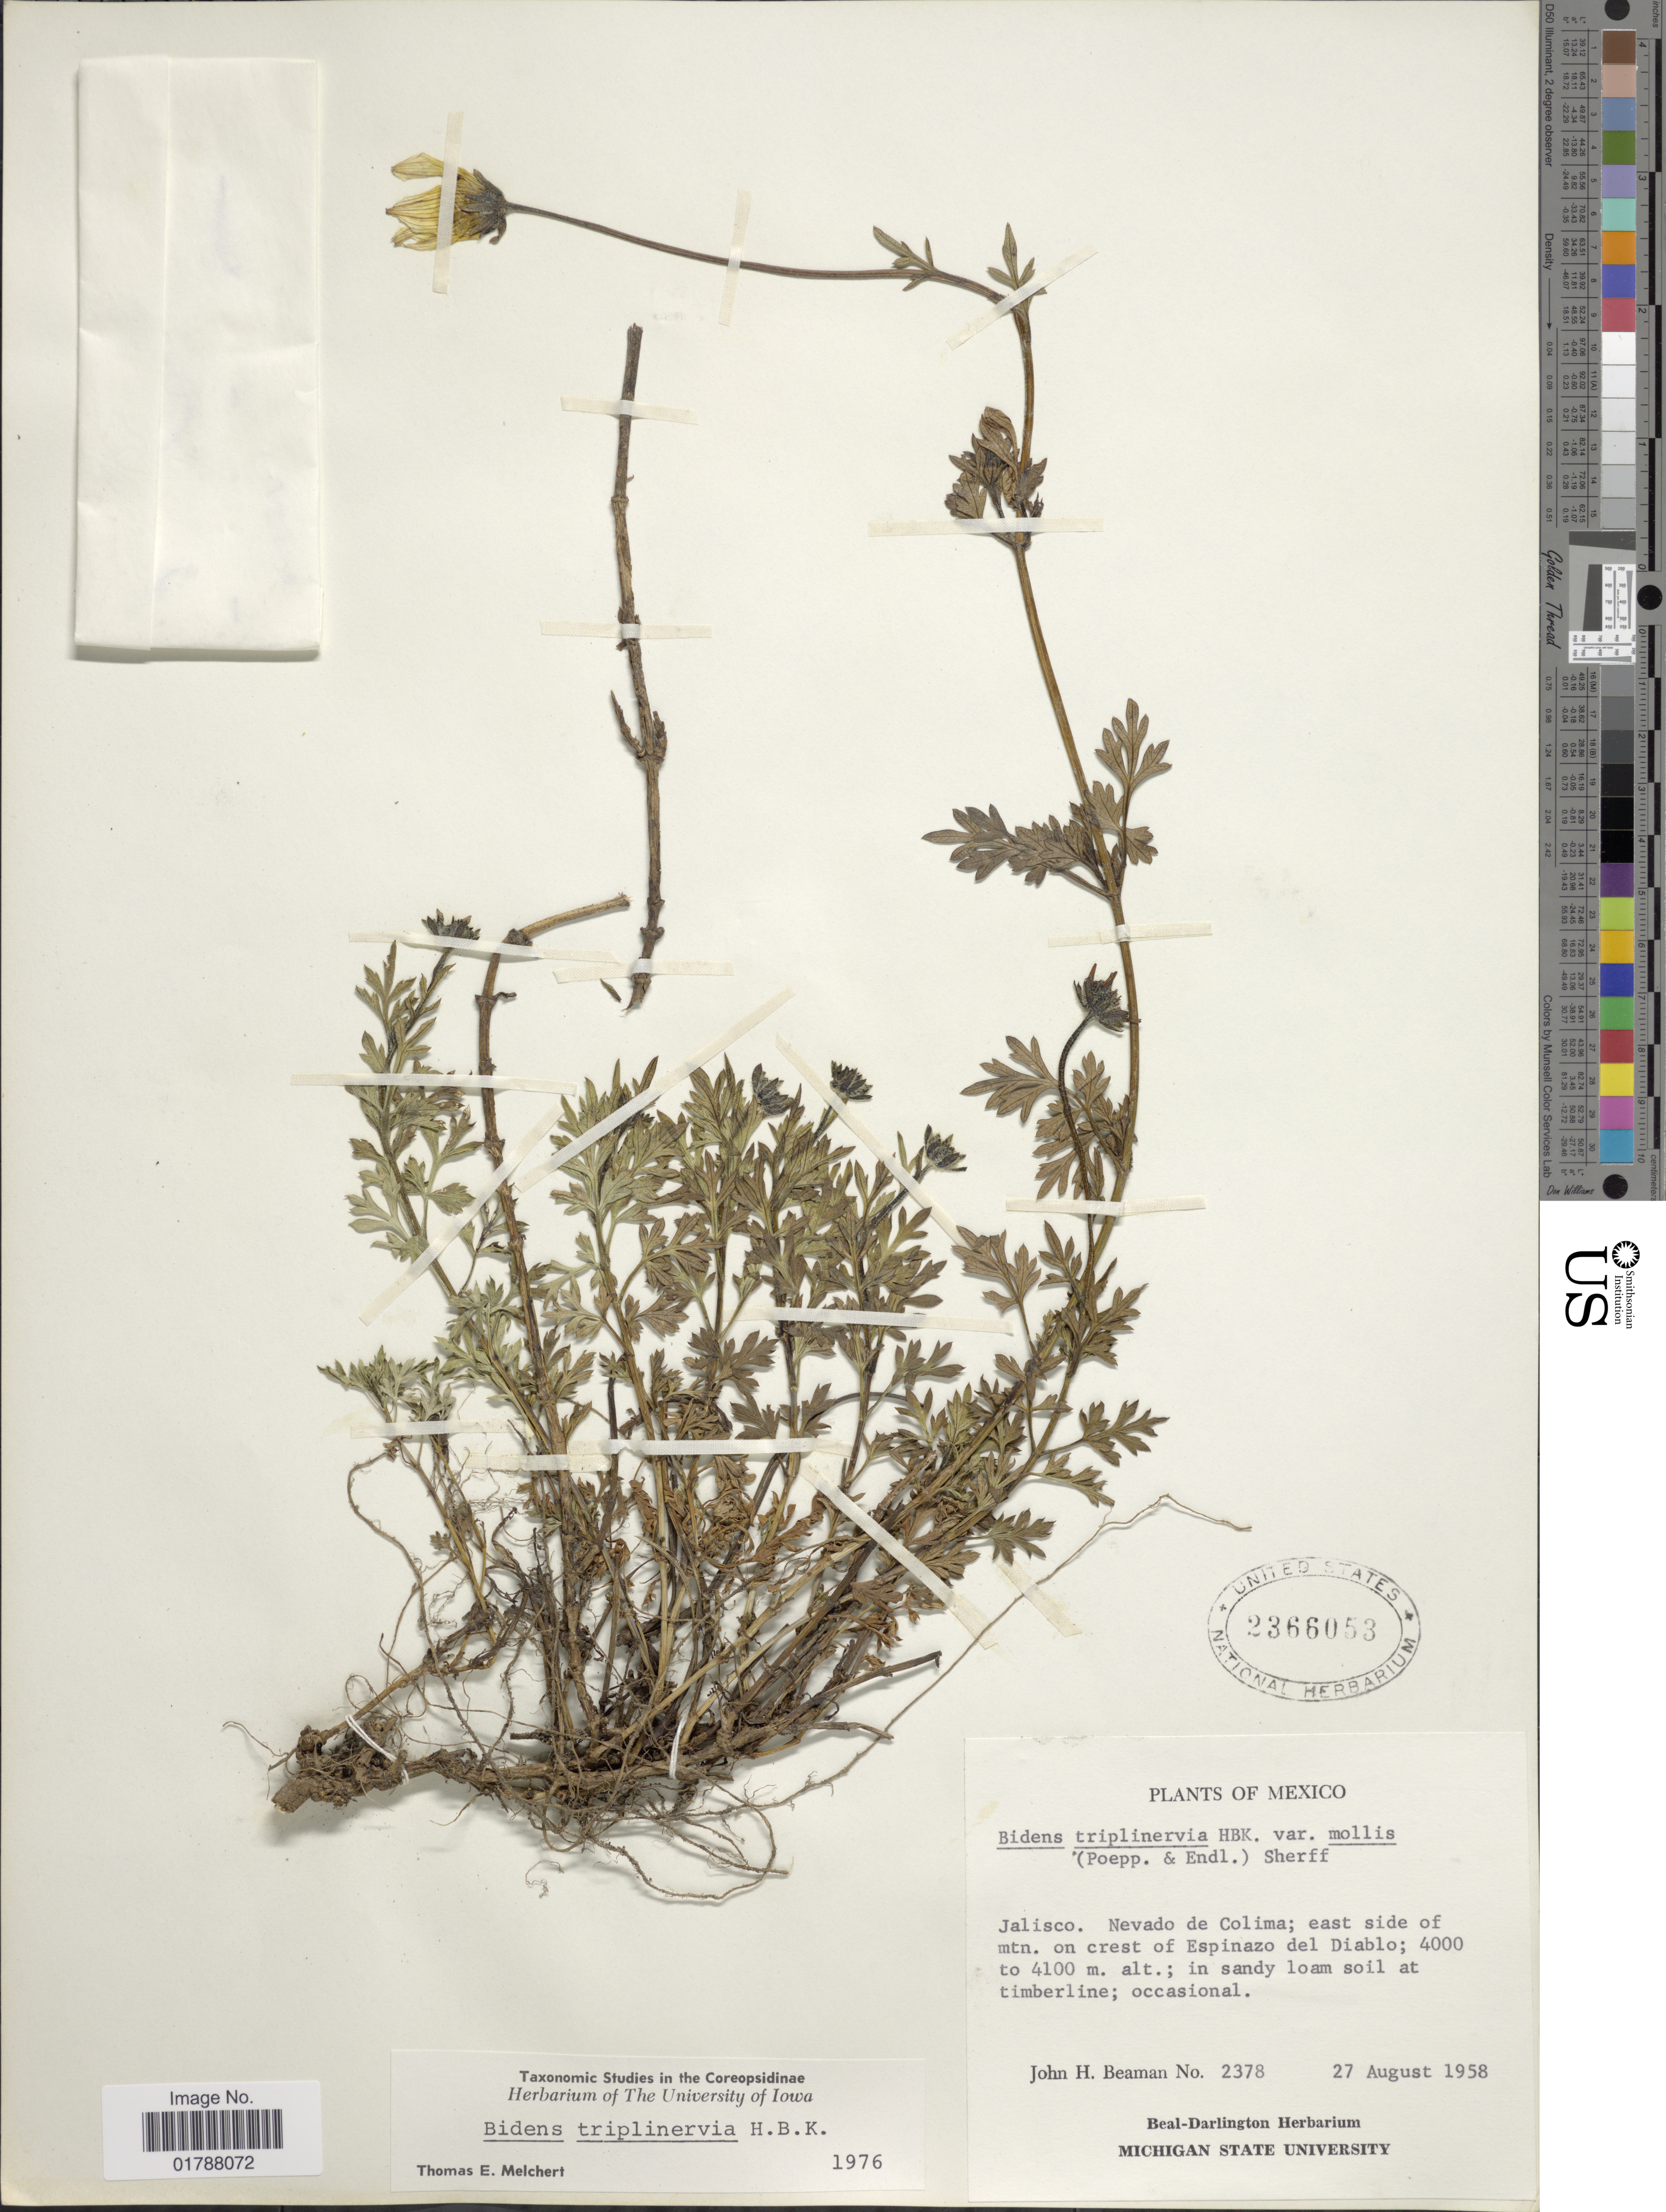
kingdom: Plantae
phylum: Tracheophyta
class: Magnoliopsida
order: Asterales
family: Asteraceae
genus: Bidens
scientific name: Bidens triplinervia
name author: Kunth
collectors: J. H. Beaman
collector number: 2378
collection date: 1958-08-27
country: Mexico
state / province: Jalisco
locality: Jalisco, Nevado de Colima, east side of mtn., on crest of Espinazo del Diablo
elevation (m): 4000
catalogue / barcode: US 2366053